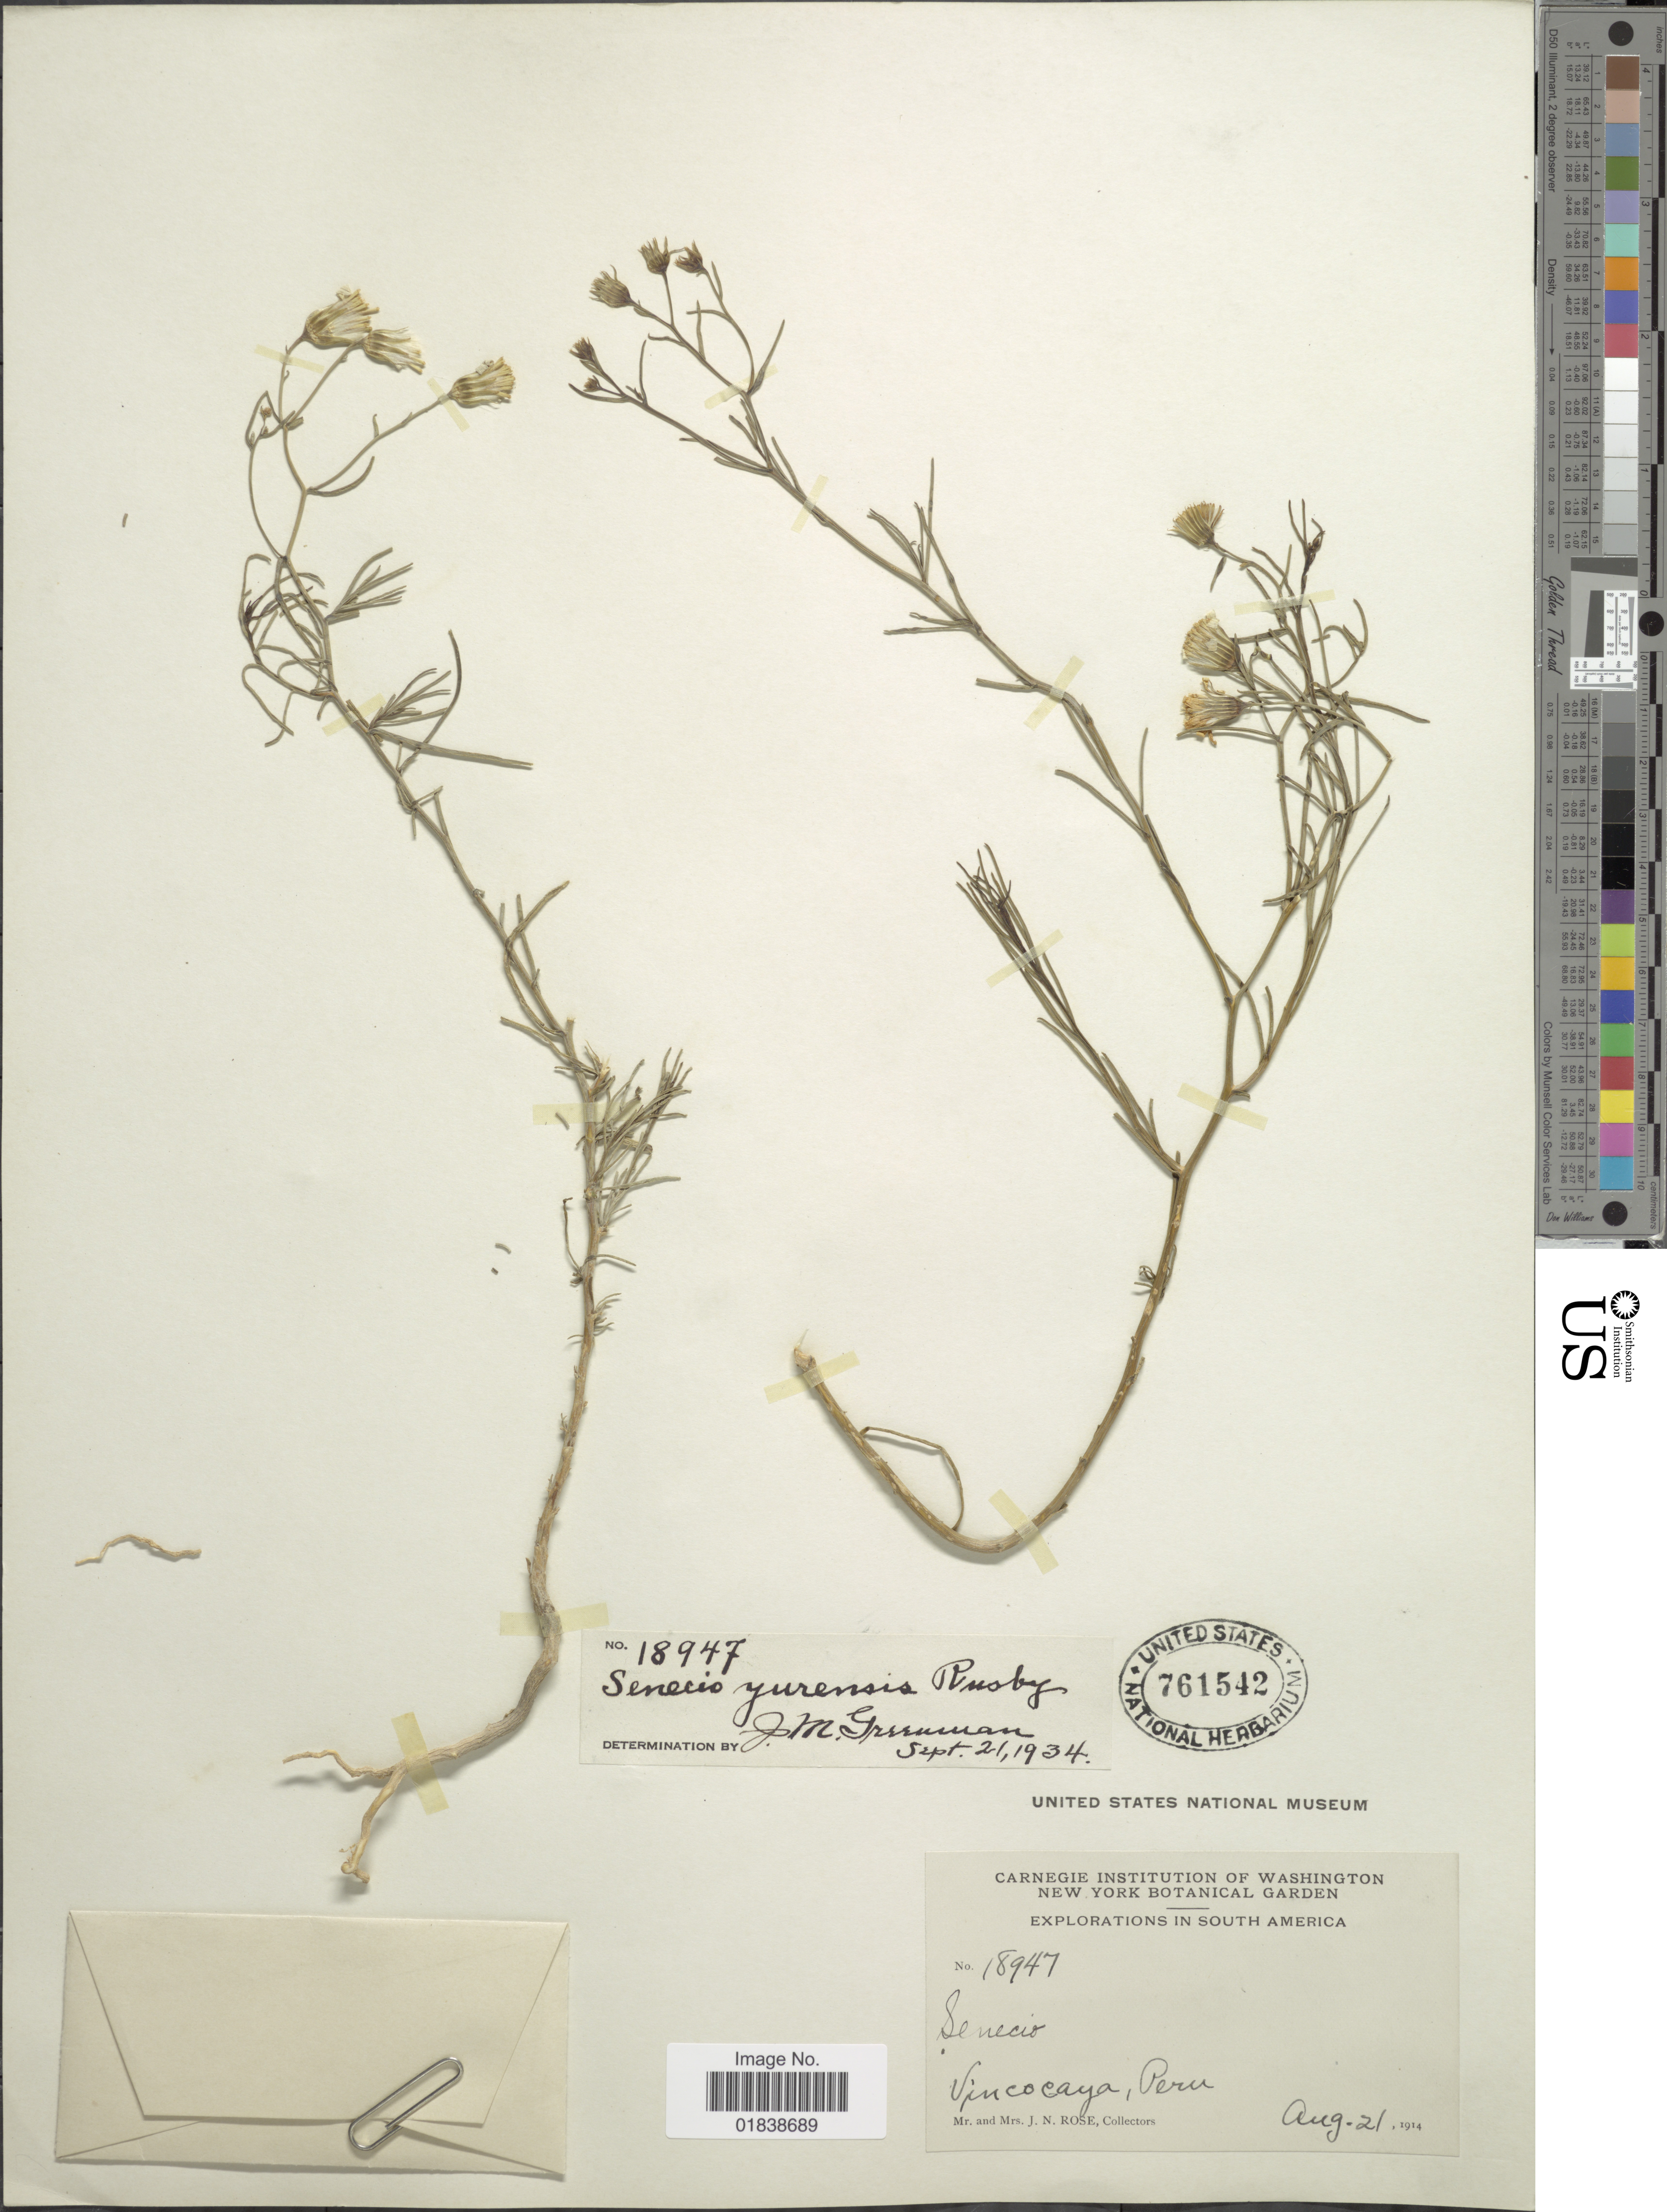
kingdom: Plantae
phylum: Tracheophyta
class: Magnoliopsida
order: Asterales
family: Asteraceae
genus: Senecio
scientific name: Senecio yurensis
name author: Rusby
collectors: J. N. Rose & L. B. Rose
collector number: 18947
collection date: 1914-08-21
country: Peru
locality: South America, Vincocaya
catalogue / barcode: US 761542